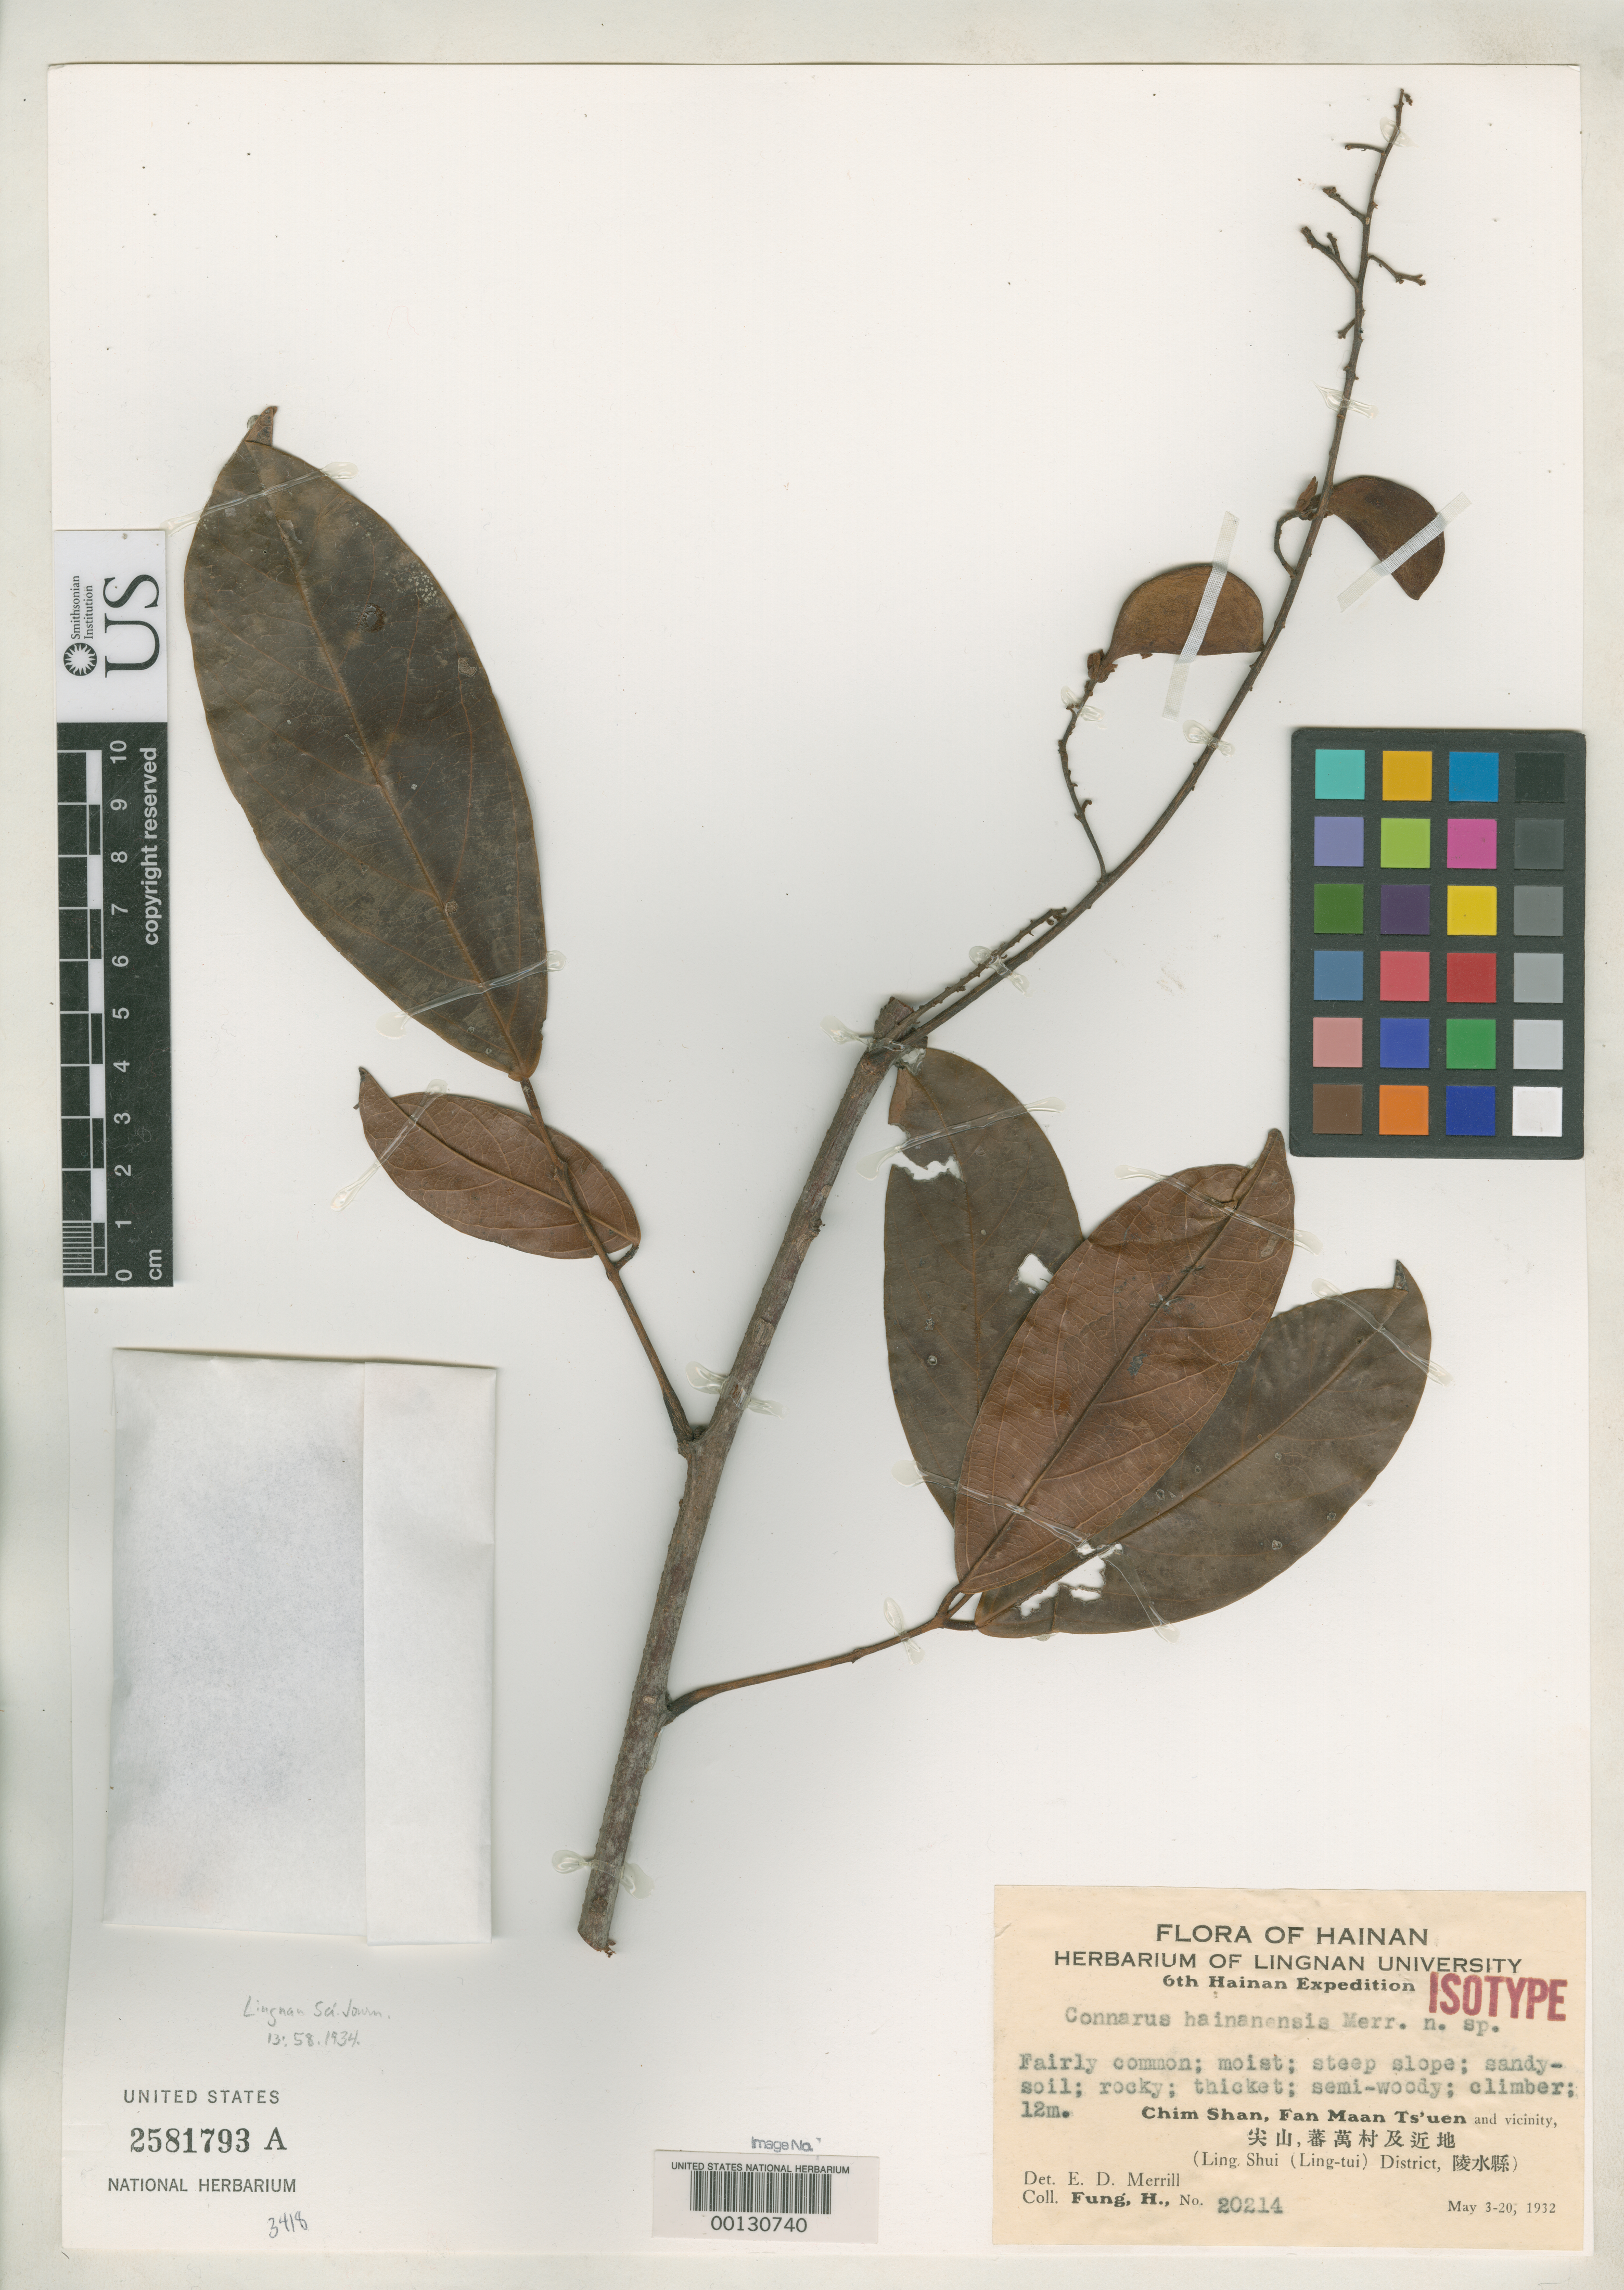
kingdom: Plantae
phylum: Tracheophyta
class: Magnoliopsida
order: Oxalidales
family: Connaraceae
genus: Connarus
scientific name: Connarus hainanensis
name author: Merr.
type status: Isotype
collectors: H. L. Fung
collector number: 20214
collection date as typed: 03 May 1932 or 20 May 1932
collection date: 1932-05-03 or 1932-05-20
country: China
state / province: Hainan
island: Hainan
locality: Ling Shui (Ling-tui) District, Chim Shan, Fan Maan Ta'uen and vicinity.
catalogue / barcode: US 2581793A